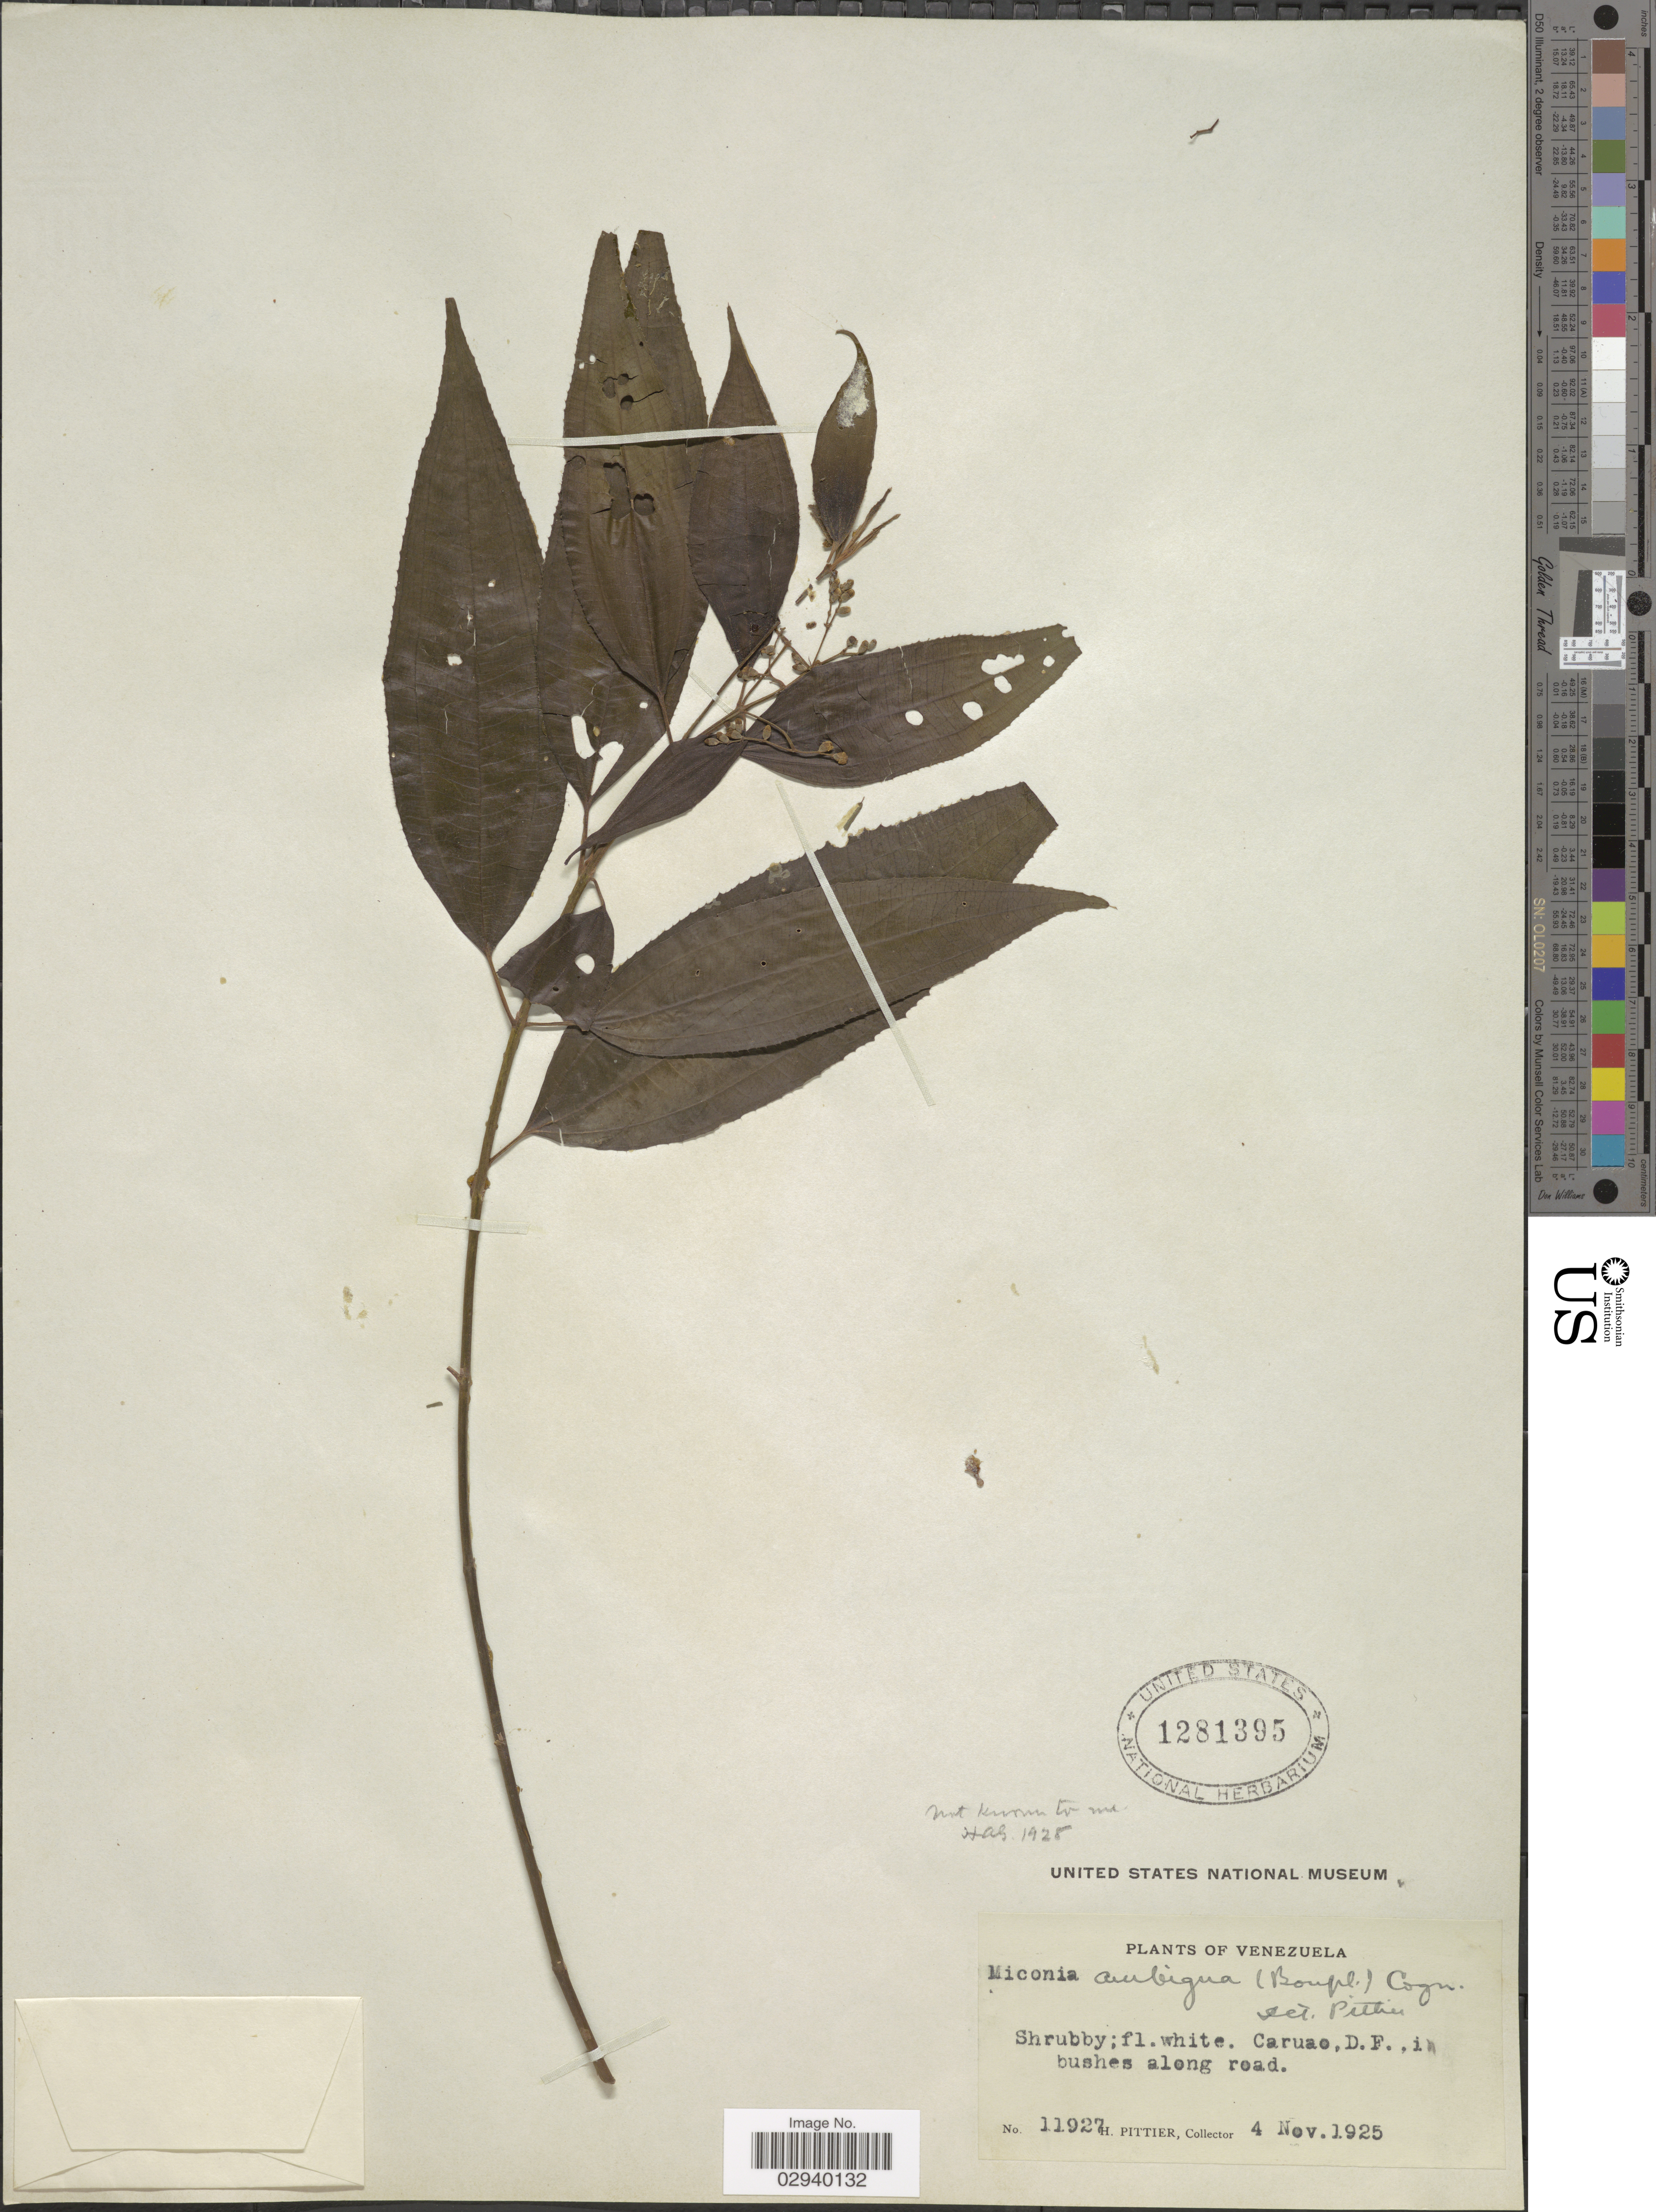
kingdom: Plantae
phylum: Tracheophyta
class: Magnoliopsida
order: Myrtales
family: Melastomataceae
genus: Miconia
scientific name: Miconia laevigata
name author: (L.) D. Don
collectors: H. F. Pittier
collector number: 11927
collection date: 1925-11-04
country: Venezuela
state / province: Distrito Federal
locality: Caruao, D.F. in bushes along road.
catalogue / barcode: US 1281395